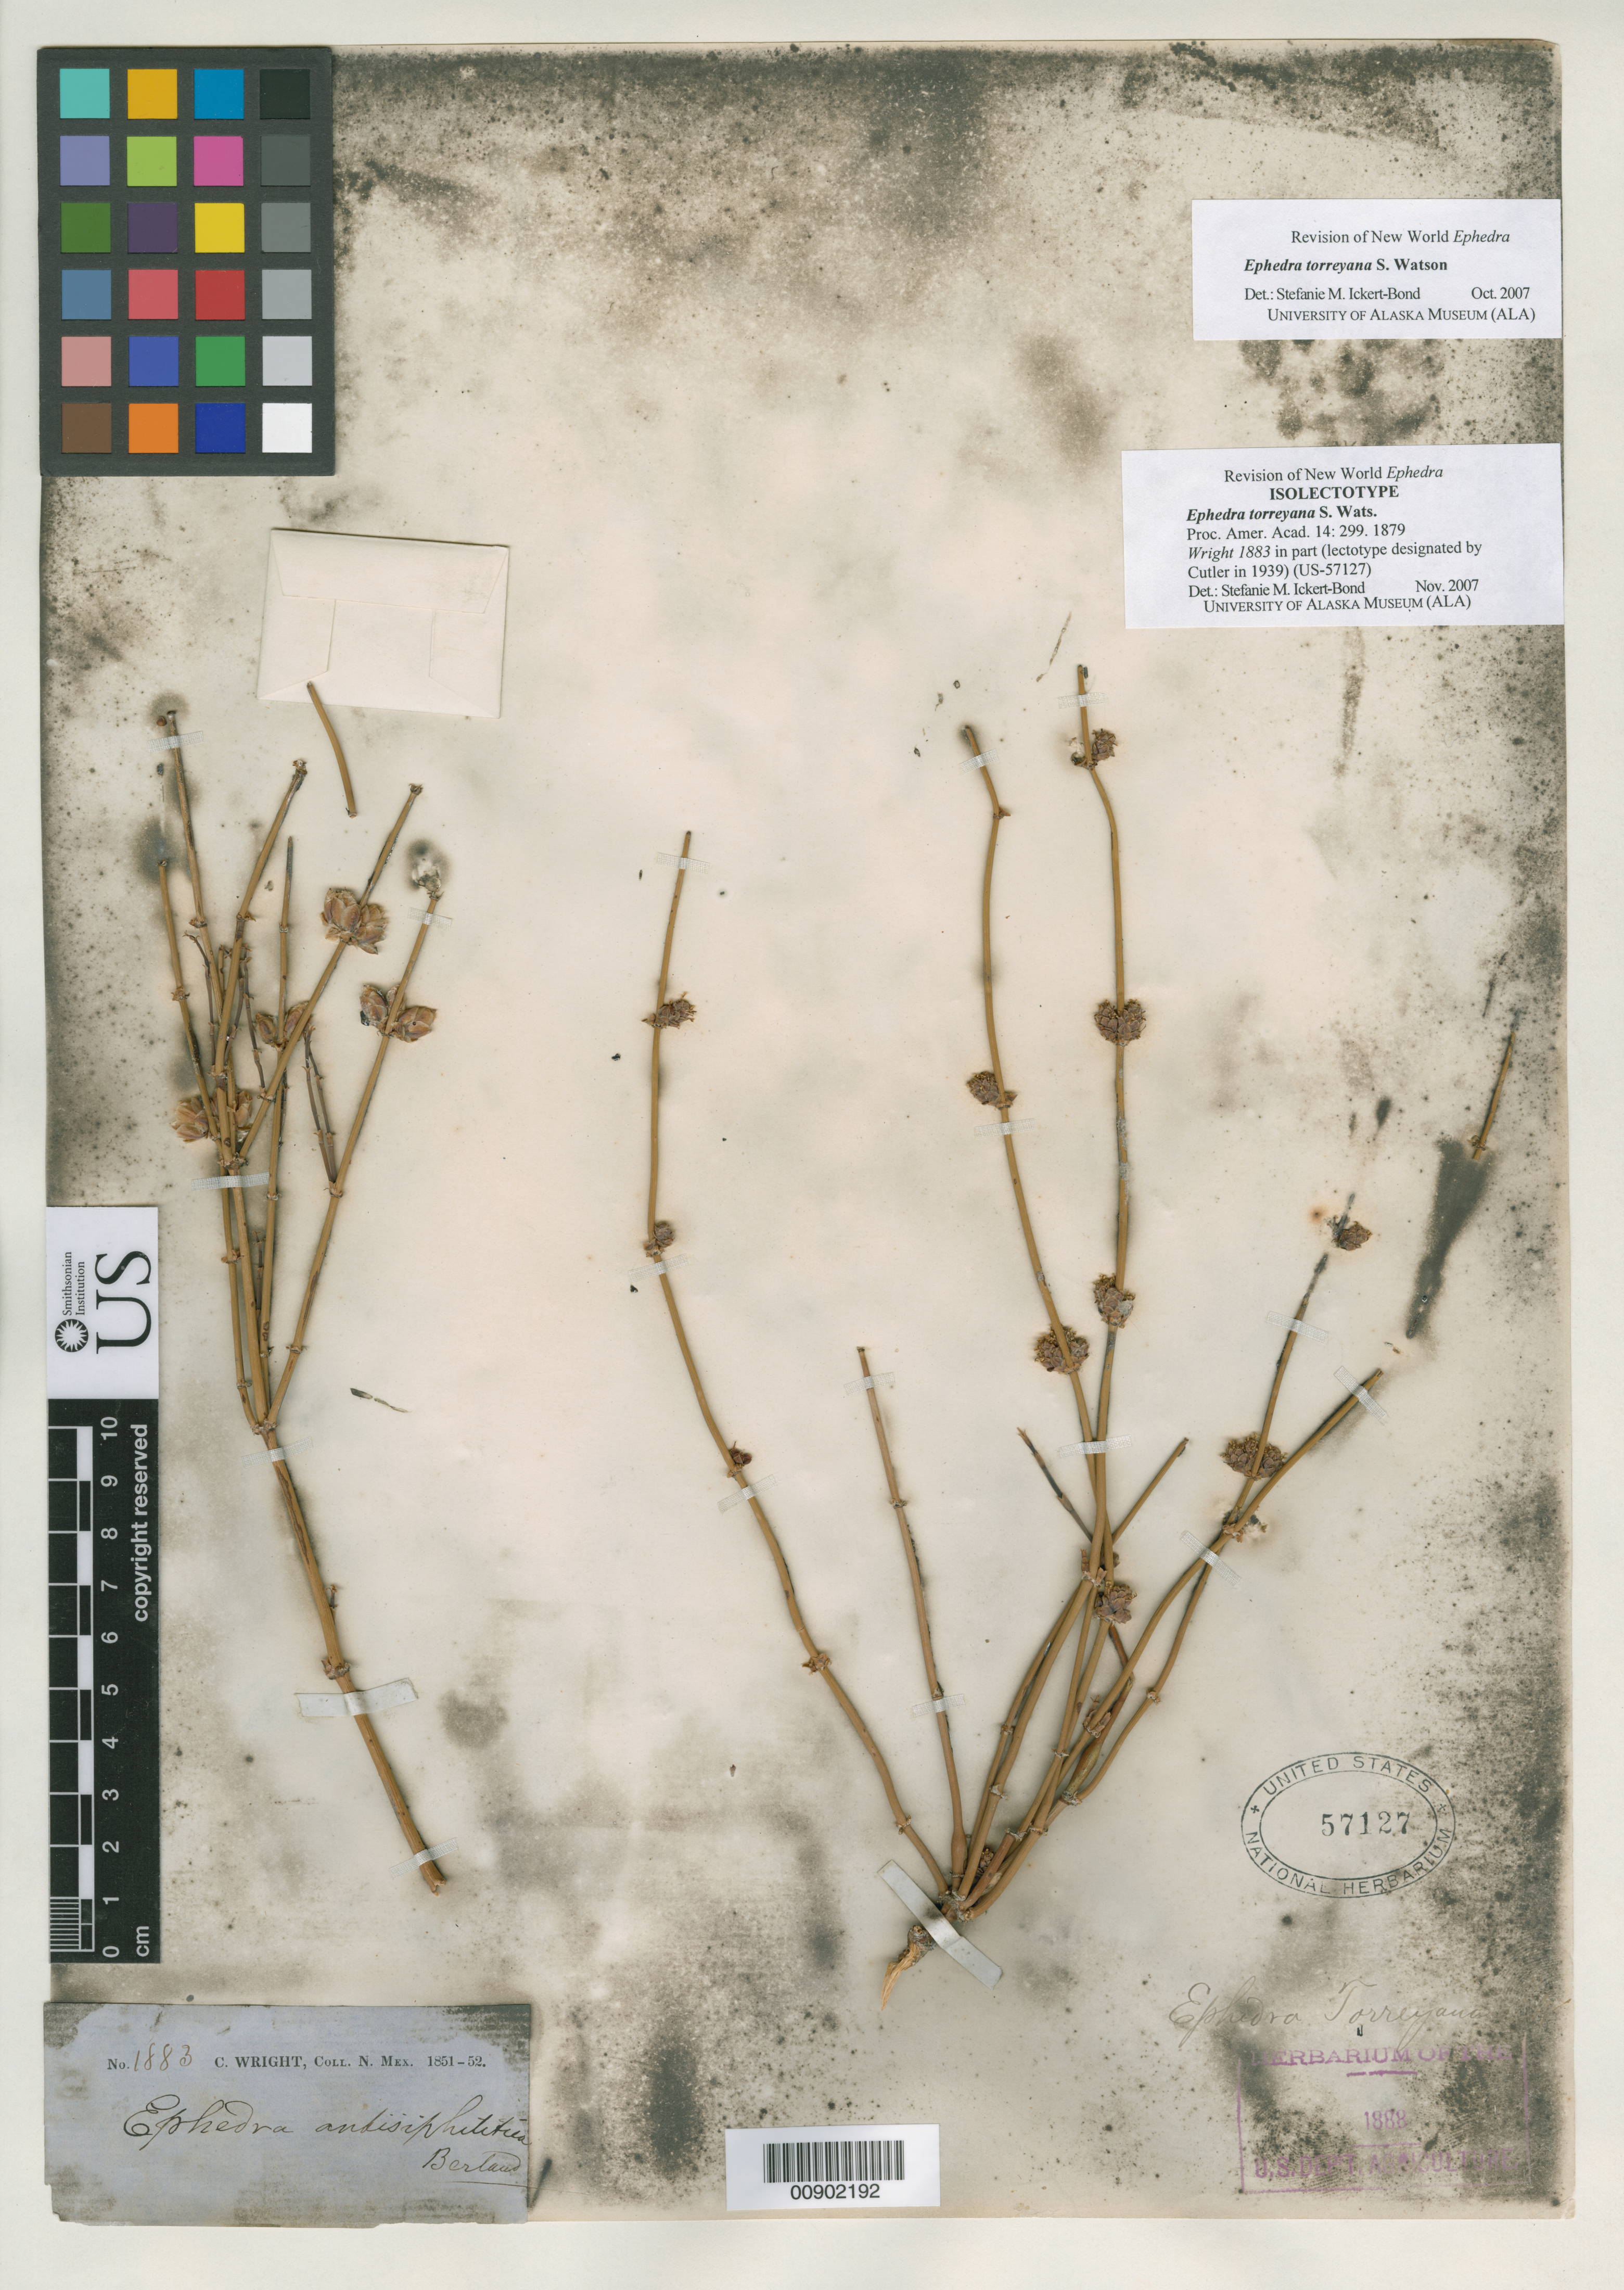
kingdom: Plantae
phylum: Tracheophyta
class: Gnetopsida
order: Ephedrales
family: Ephedraceae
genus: Ephedra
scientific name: Ephedra torreyana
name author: S. Watson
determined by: Ickert-Bond, Stefanie M., (ALA), University of Alaska Museum of the North (UNITED STATES)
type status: Isolectotype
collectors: C. Wright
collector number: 1883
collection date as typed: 1851 to -- --- 1852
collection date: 1851/1852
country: United States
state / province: Texas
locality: "Coll. N. Mex." [Coll. Texas according to Cutler, "sandy hills near Frontera, 26 April 1851".]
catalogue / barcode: US 57127